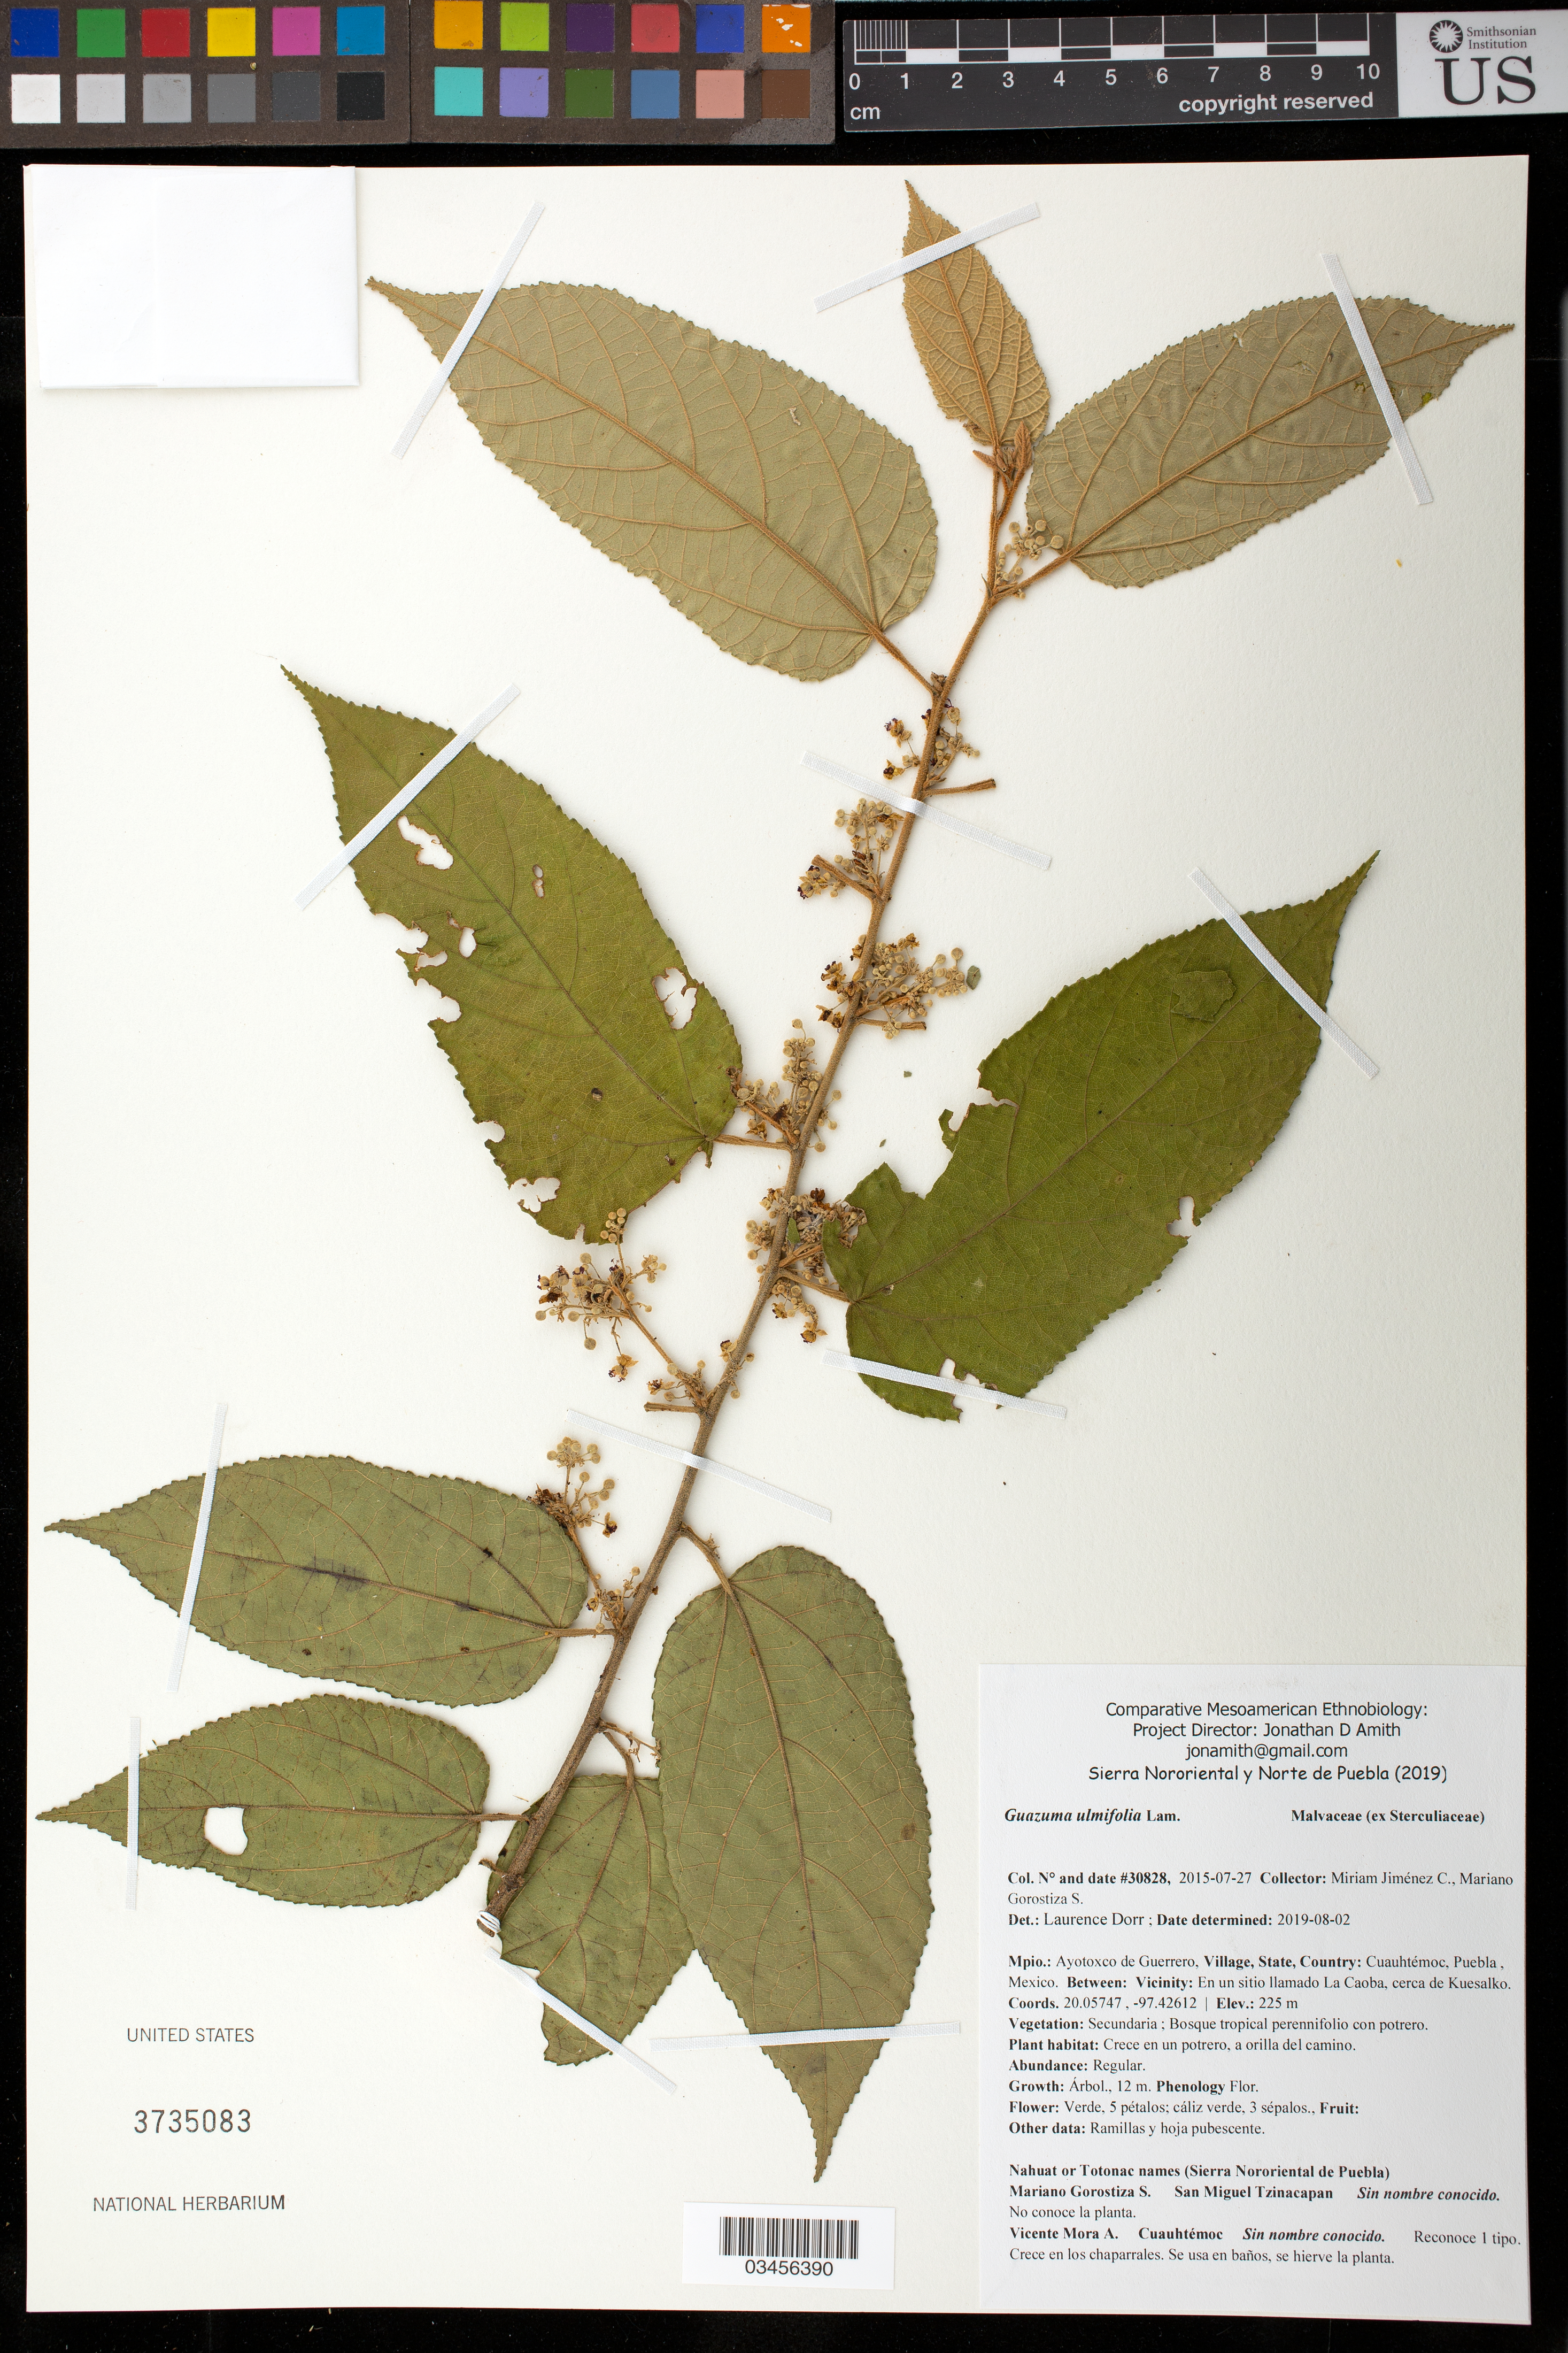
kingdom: Plantae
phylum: Tracheophyta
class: Magnoliopsida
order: Malvales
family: Malvaceae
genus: Guazuma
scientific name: Guazuma ulmifolia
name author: Lam.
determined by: Coombes, Allen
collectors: M. Jiménez Chimil & M. Gorostiza S.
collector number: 30828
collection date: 2015-07-27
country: México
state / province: Puebla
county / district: Ayotoxco de Guerrero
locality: PUEBLO: Cuauhtémoc; LOCALIDAD EXACTA: En un sitio llamado La Caoba, cerca de Kuesalko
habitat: Bosque tropical perennifolio con potrero | En un potrero, a orilla del camino.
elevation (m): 225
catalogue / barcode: US 3735083